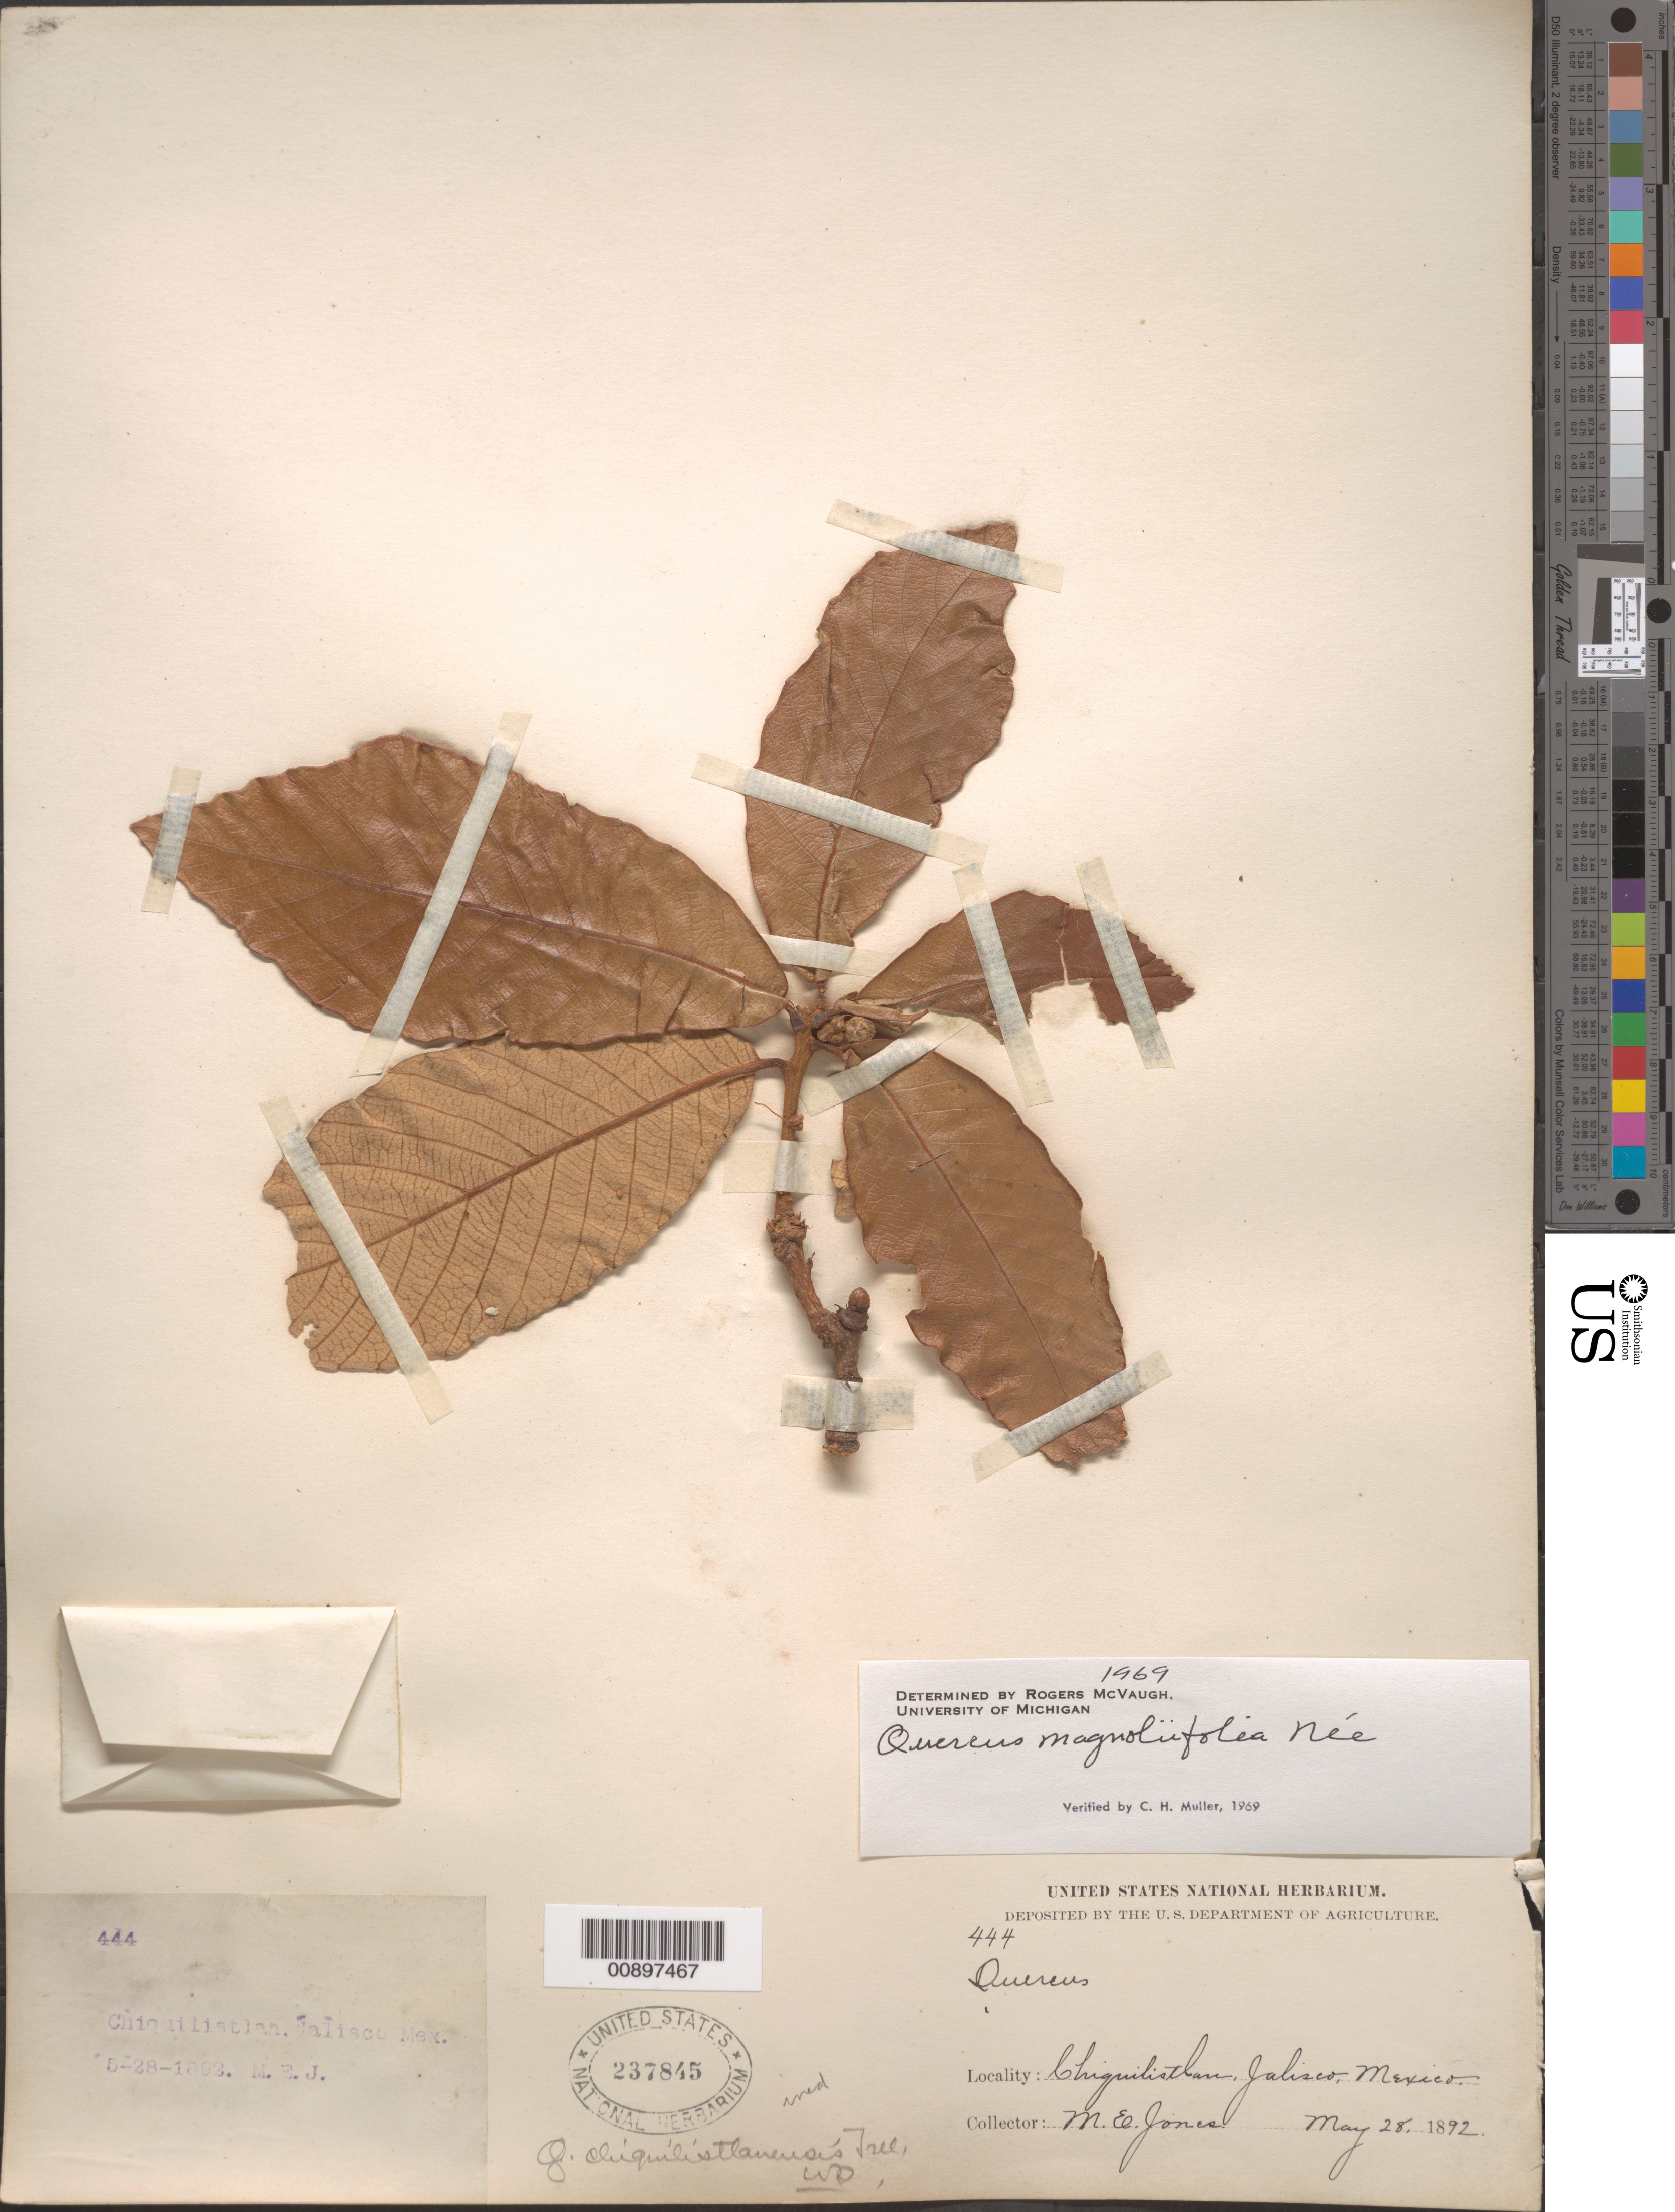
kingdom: Plantae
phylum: Tracheophyta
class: Magnoliopsida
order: Fagales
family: Fagaceae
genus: Quercus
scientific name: Quercus magnoliifolia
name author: Née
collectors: M. E. Jones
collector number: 444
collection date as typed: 28 May 1892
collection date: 1892-05-28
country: Mexico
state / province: Jalisco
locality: Chiquilistlán, Jalisco.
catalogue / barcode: US 237845